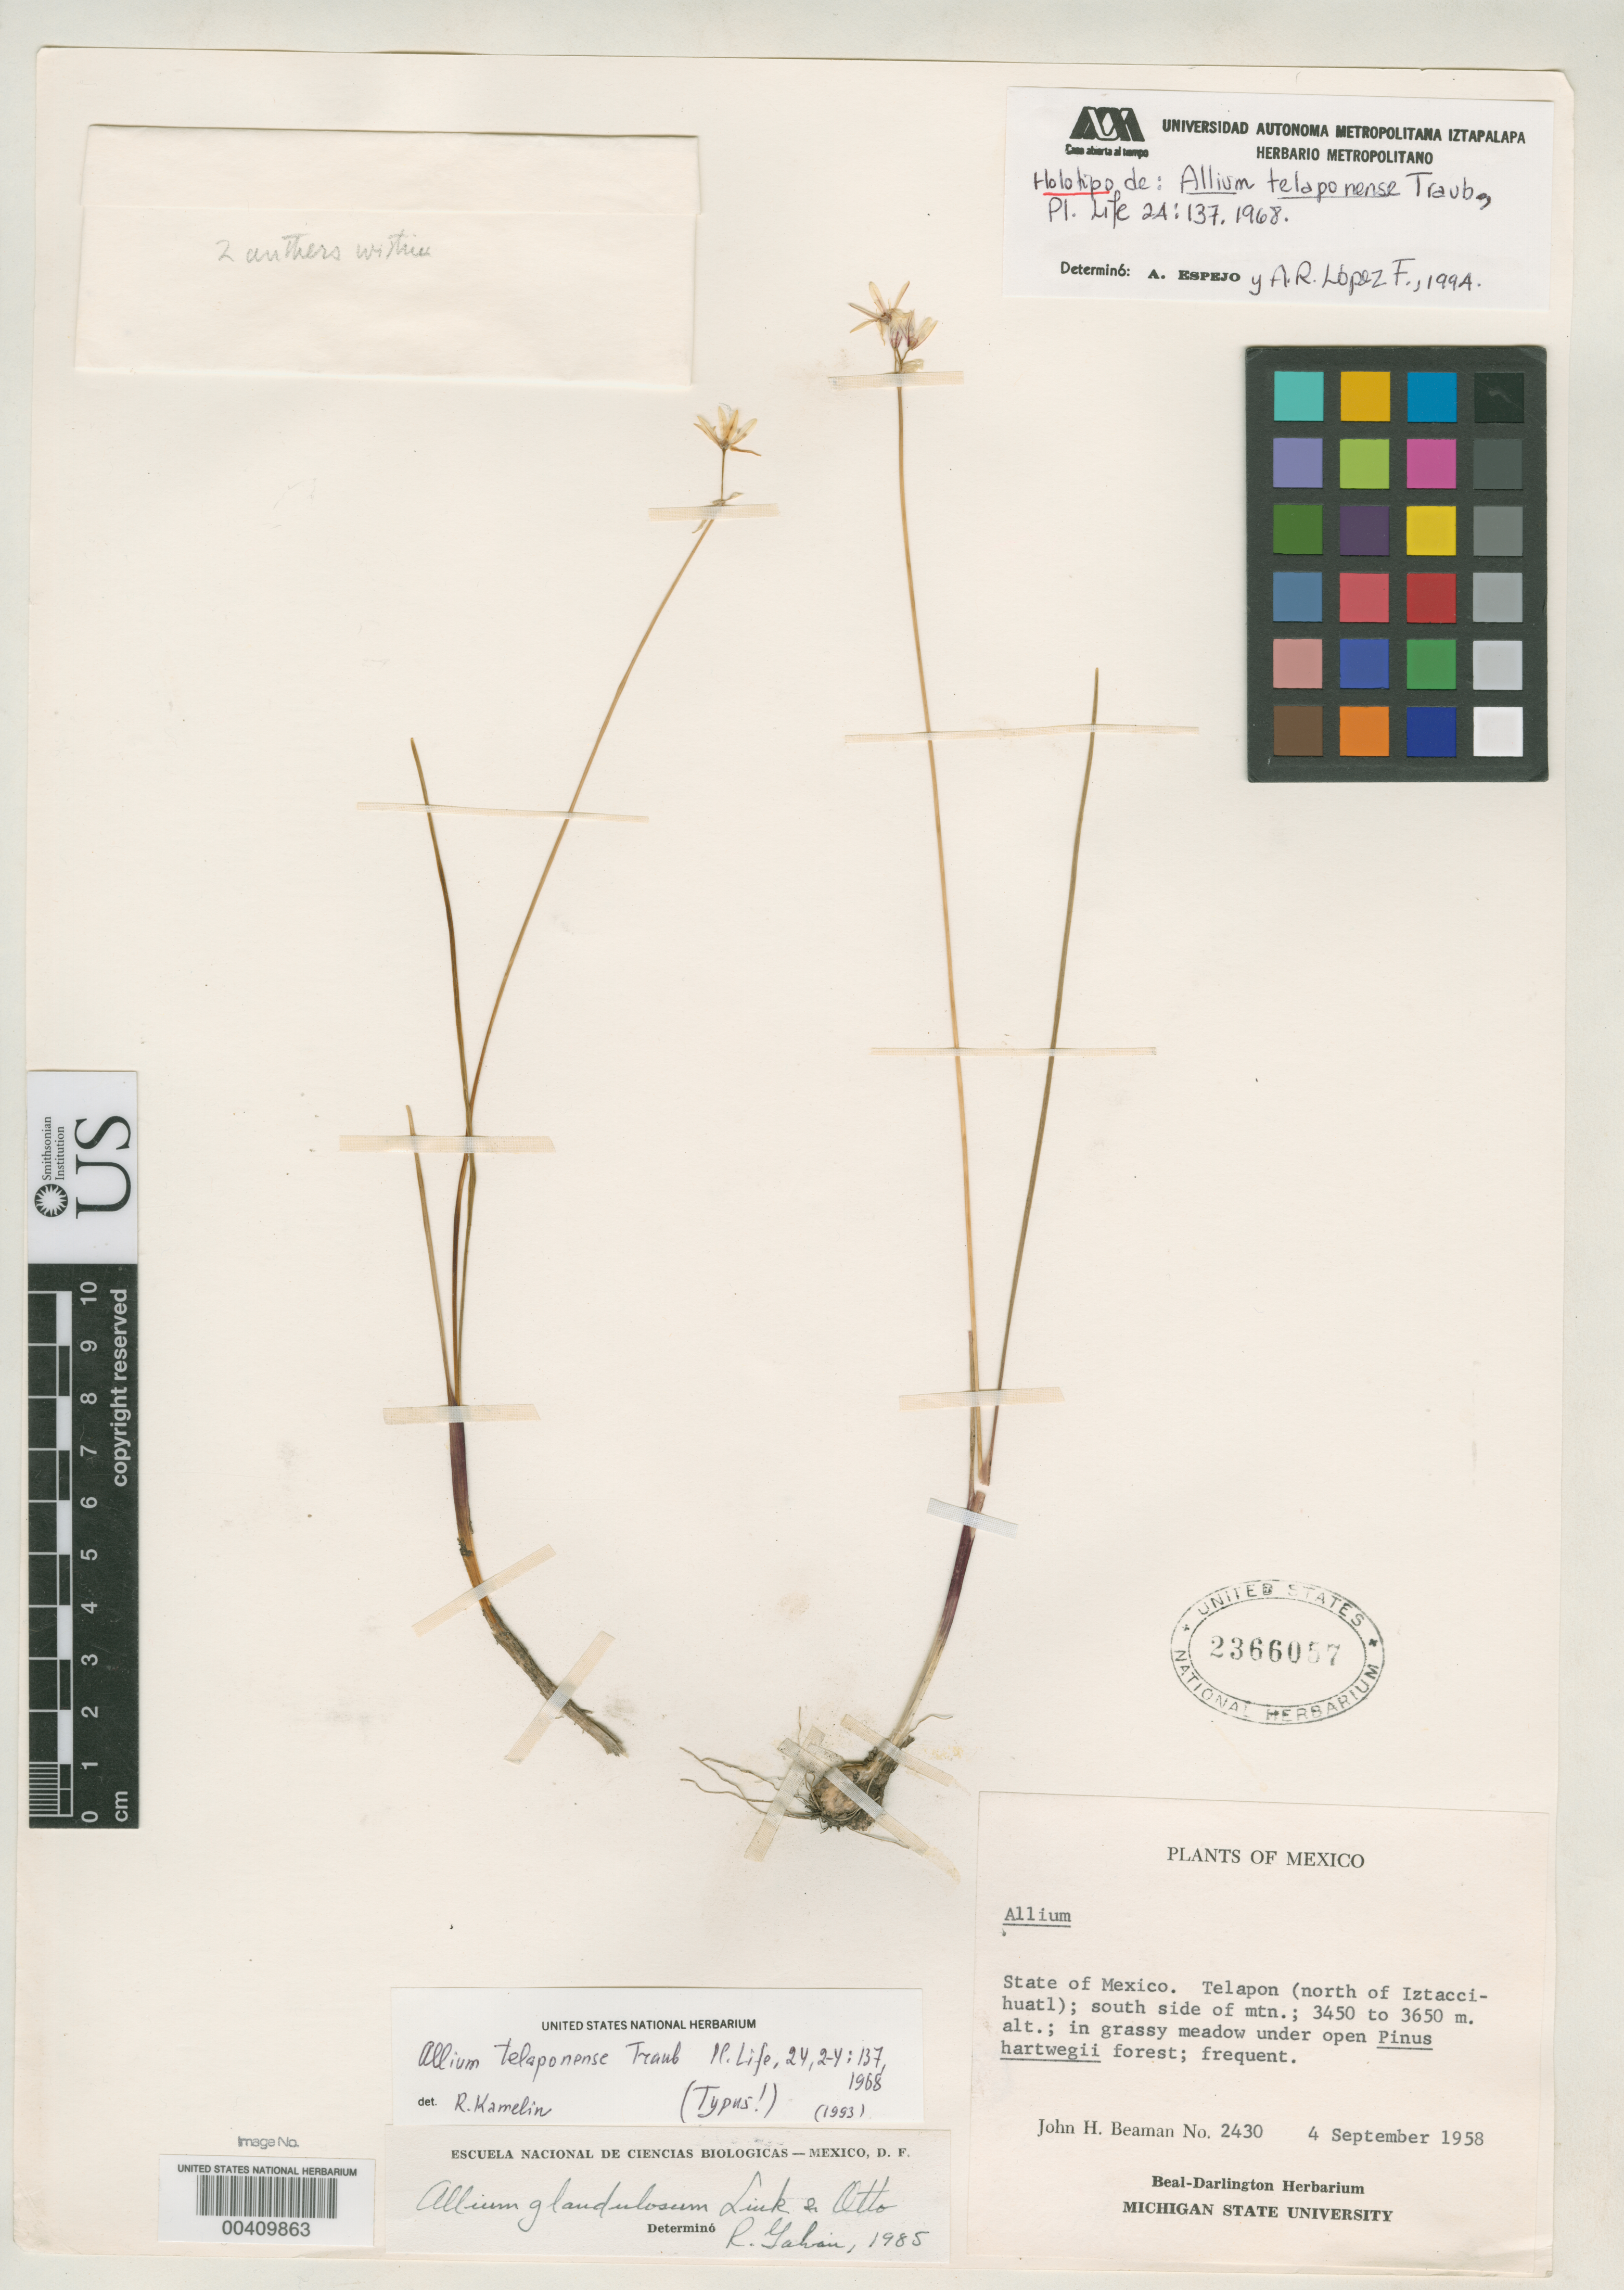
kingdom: Plantae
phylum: Tracheophyta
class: Liliopsida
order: Asparagales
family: Amaryllidaceae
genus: Allium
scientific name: Allium telaponense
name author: Traub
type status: Holotype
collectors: J. H. Beaman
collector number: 2430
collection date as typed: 04 Sep 1958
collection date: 1958-09-04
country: Mexico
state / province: México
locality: Telapon, N of Iztaccihuatl, S side of mountain.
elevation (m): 3450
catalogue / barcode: US 2366057